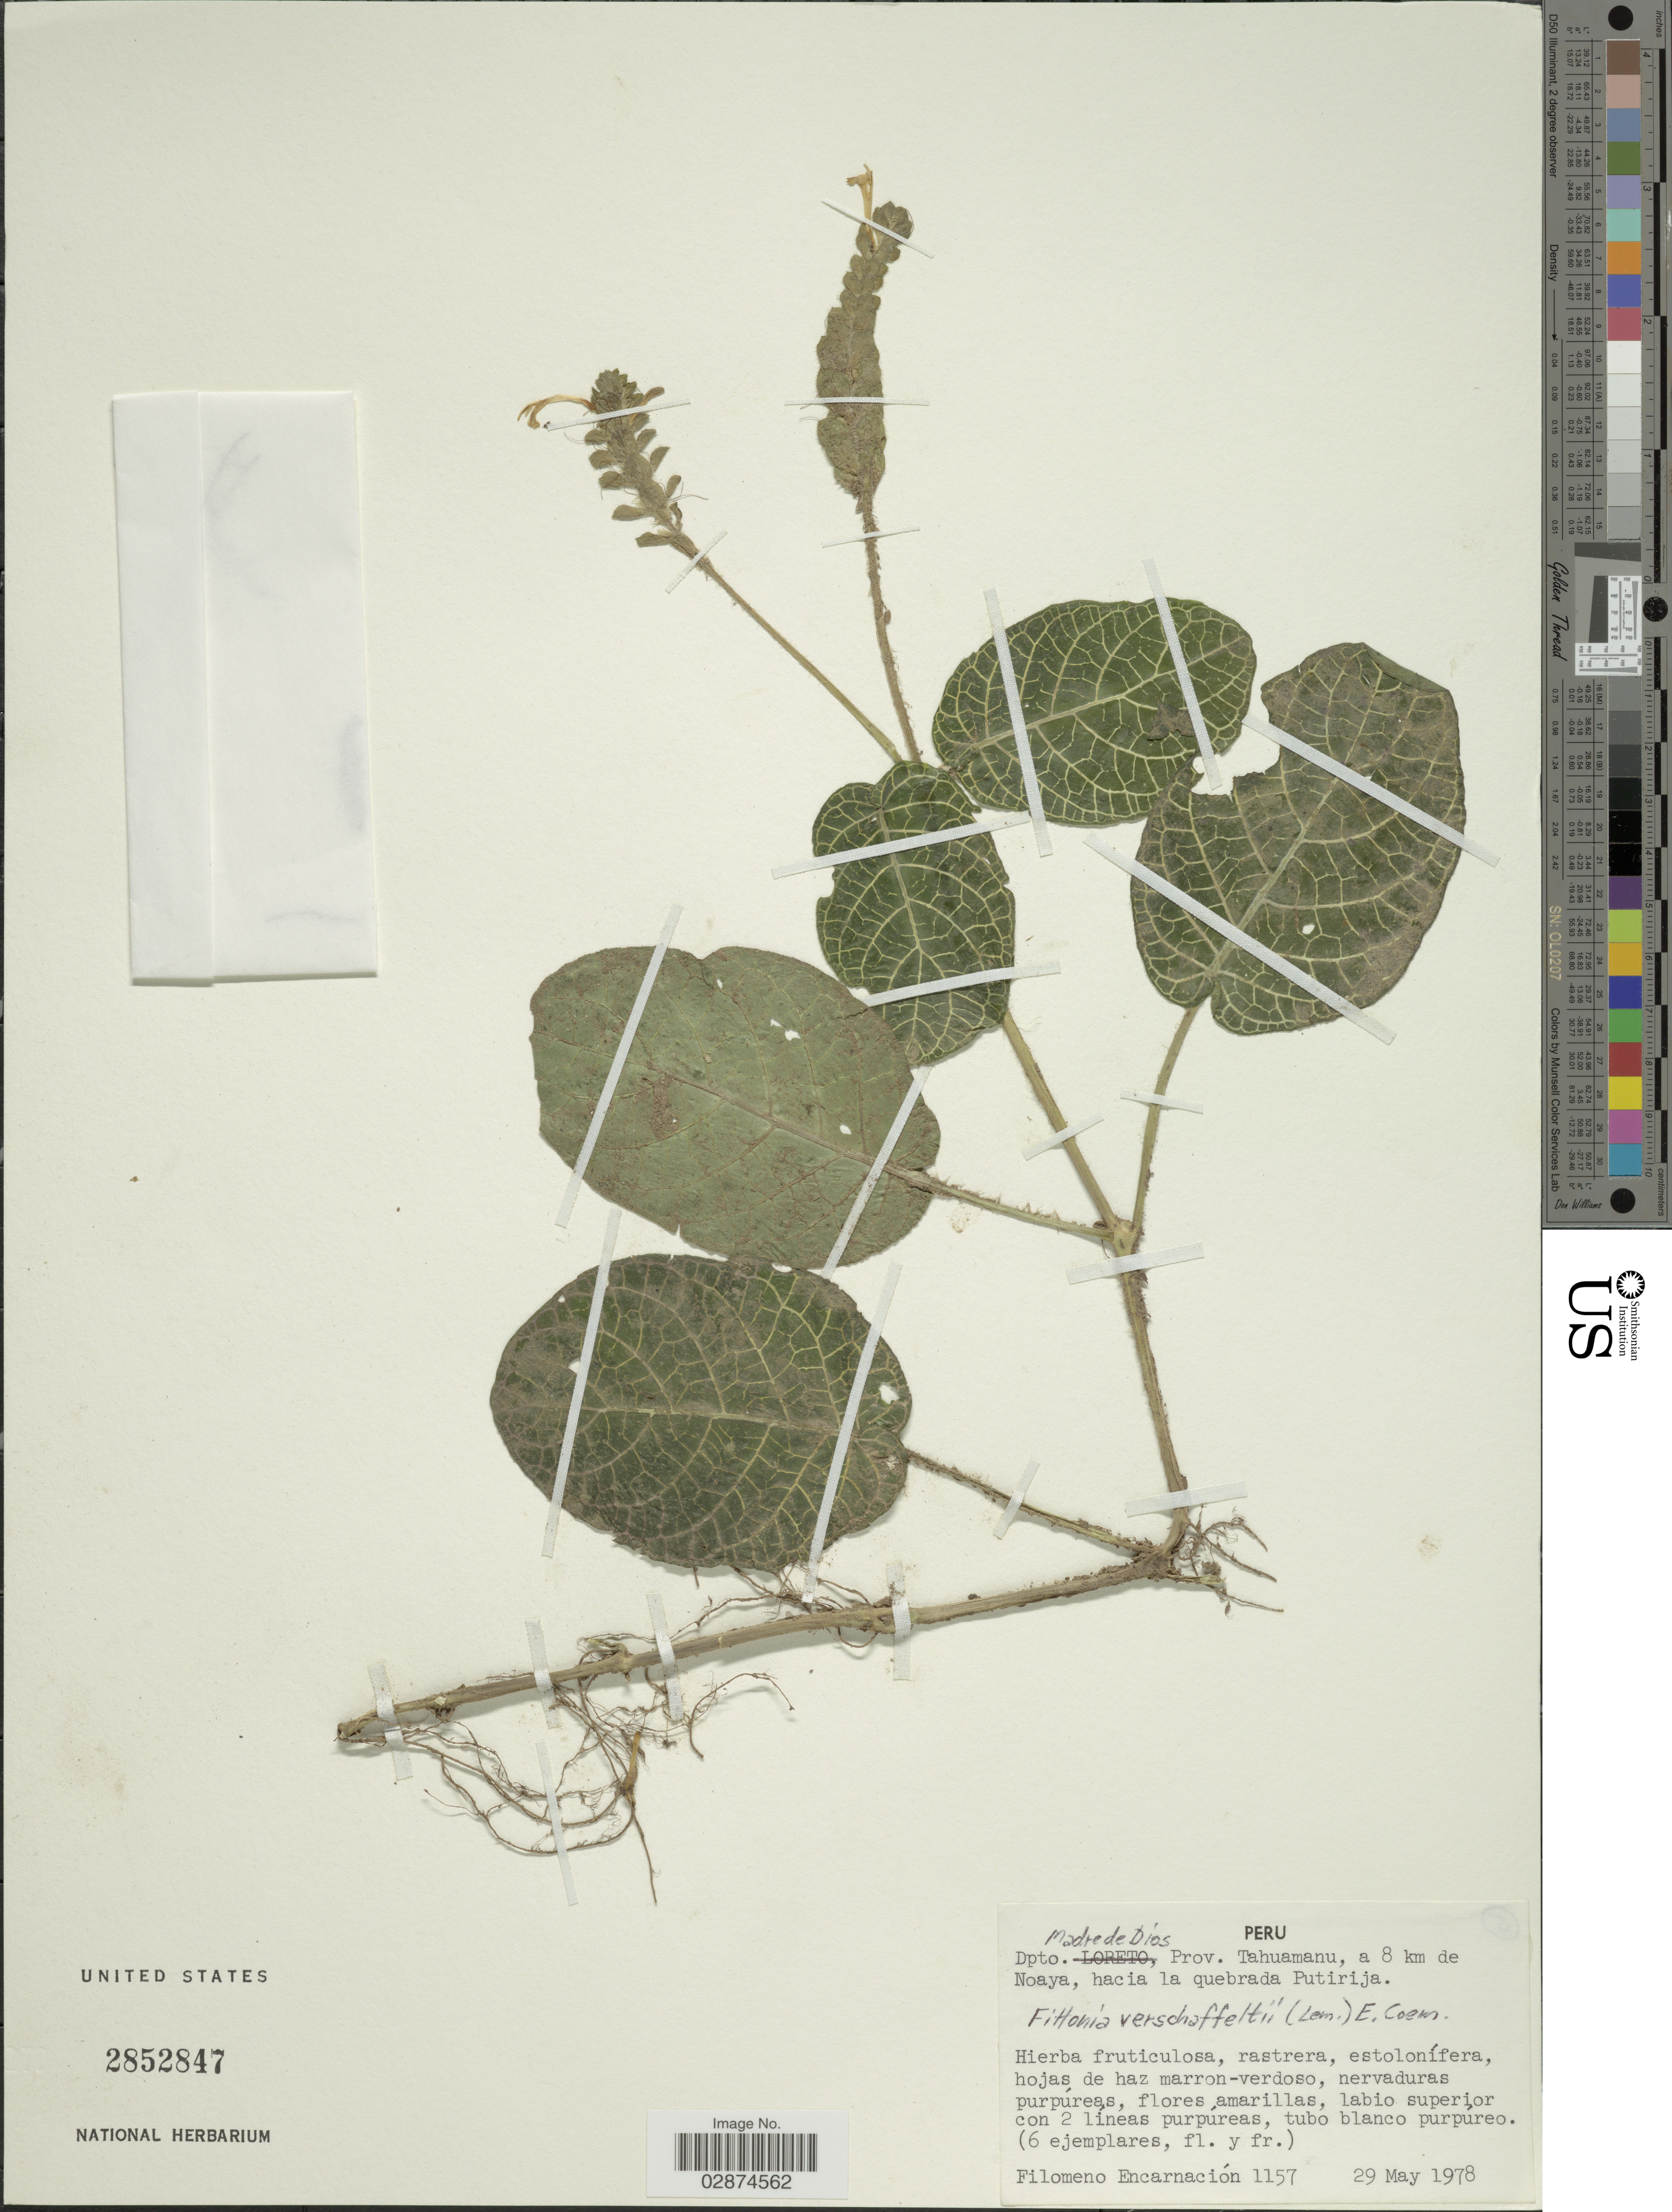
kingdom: Plantae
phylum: Tracheophyta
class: Magnoliopsida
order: Lamiales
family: Acanthaceae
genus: Fittonia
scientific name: Fittonia albivenis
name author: (Lindl. ex Veitch) Brummitt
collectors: F. Encarnación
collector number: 1157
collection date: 1978-05-29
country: Peru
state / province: Madre de Dios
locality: Dpto. Madre de Dios, Prov. Tahuamanu, a 8 km de Noaya, hacia la quebrada Putirija.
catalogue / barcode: US 2852847